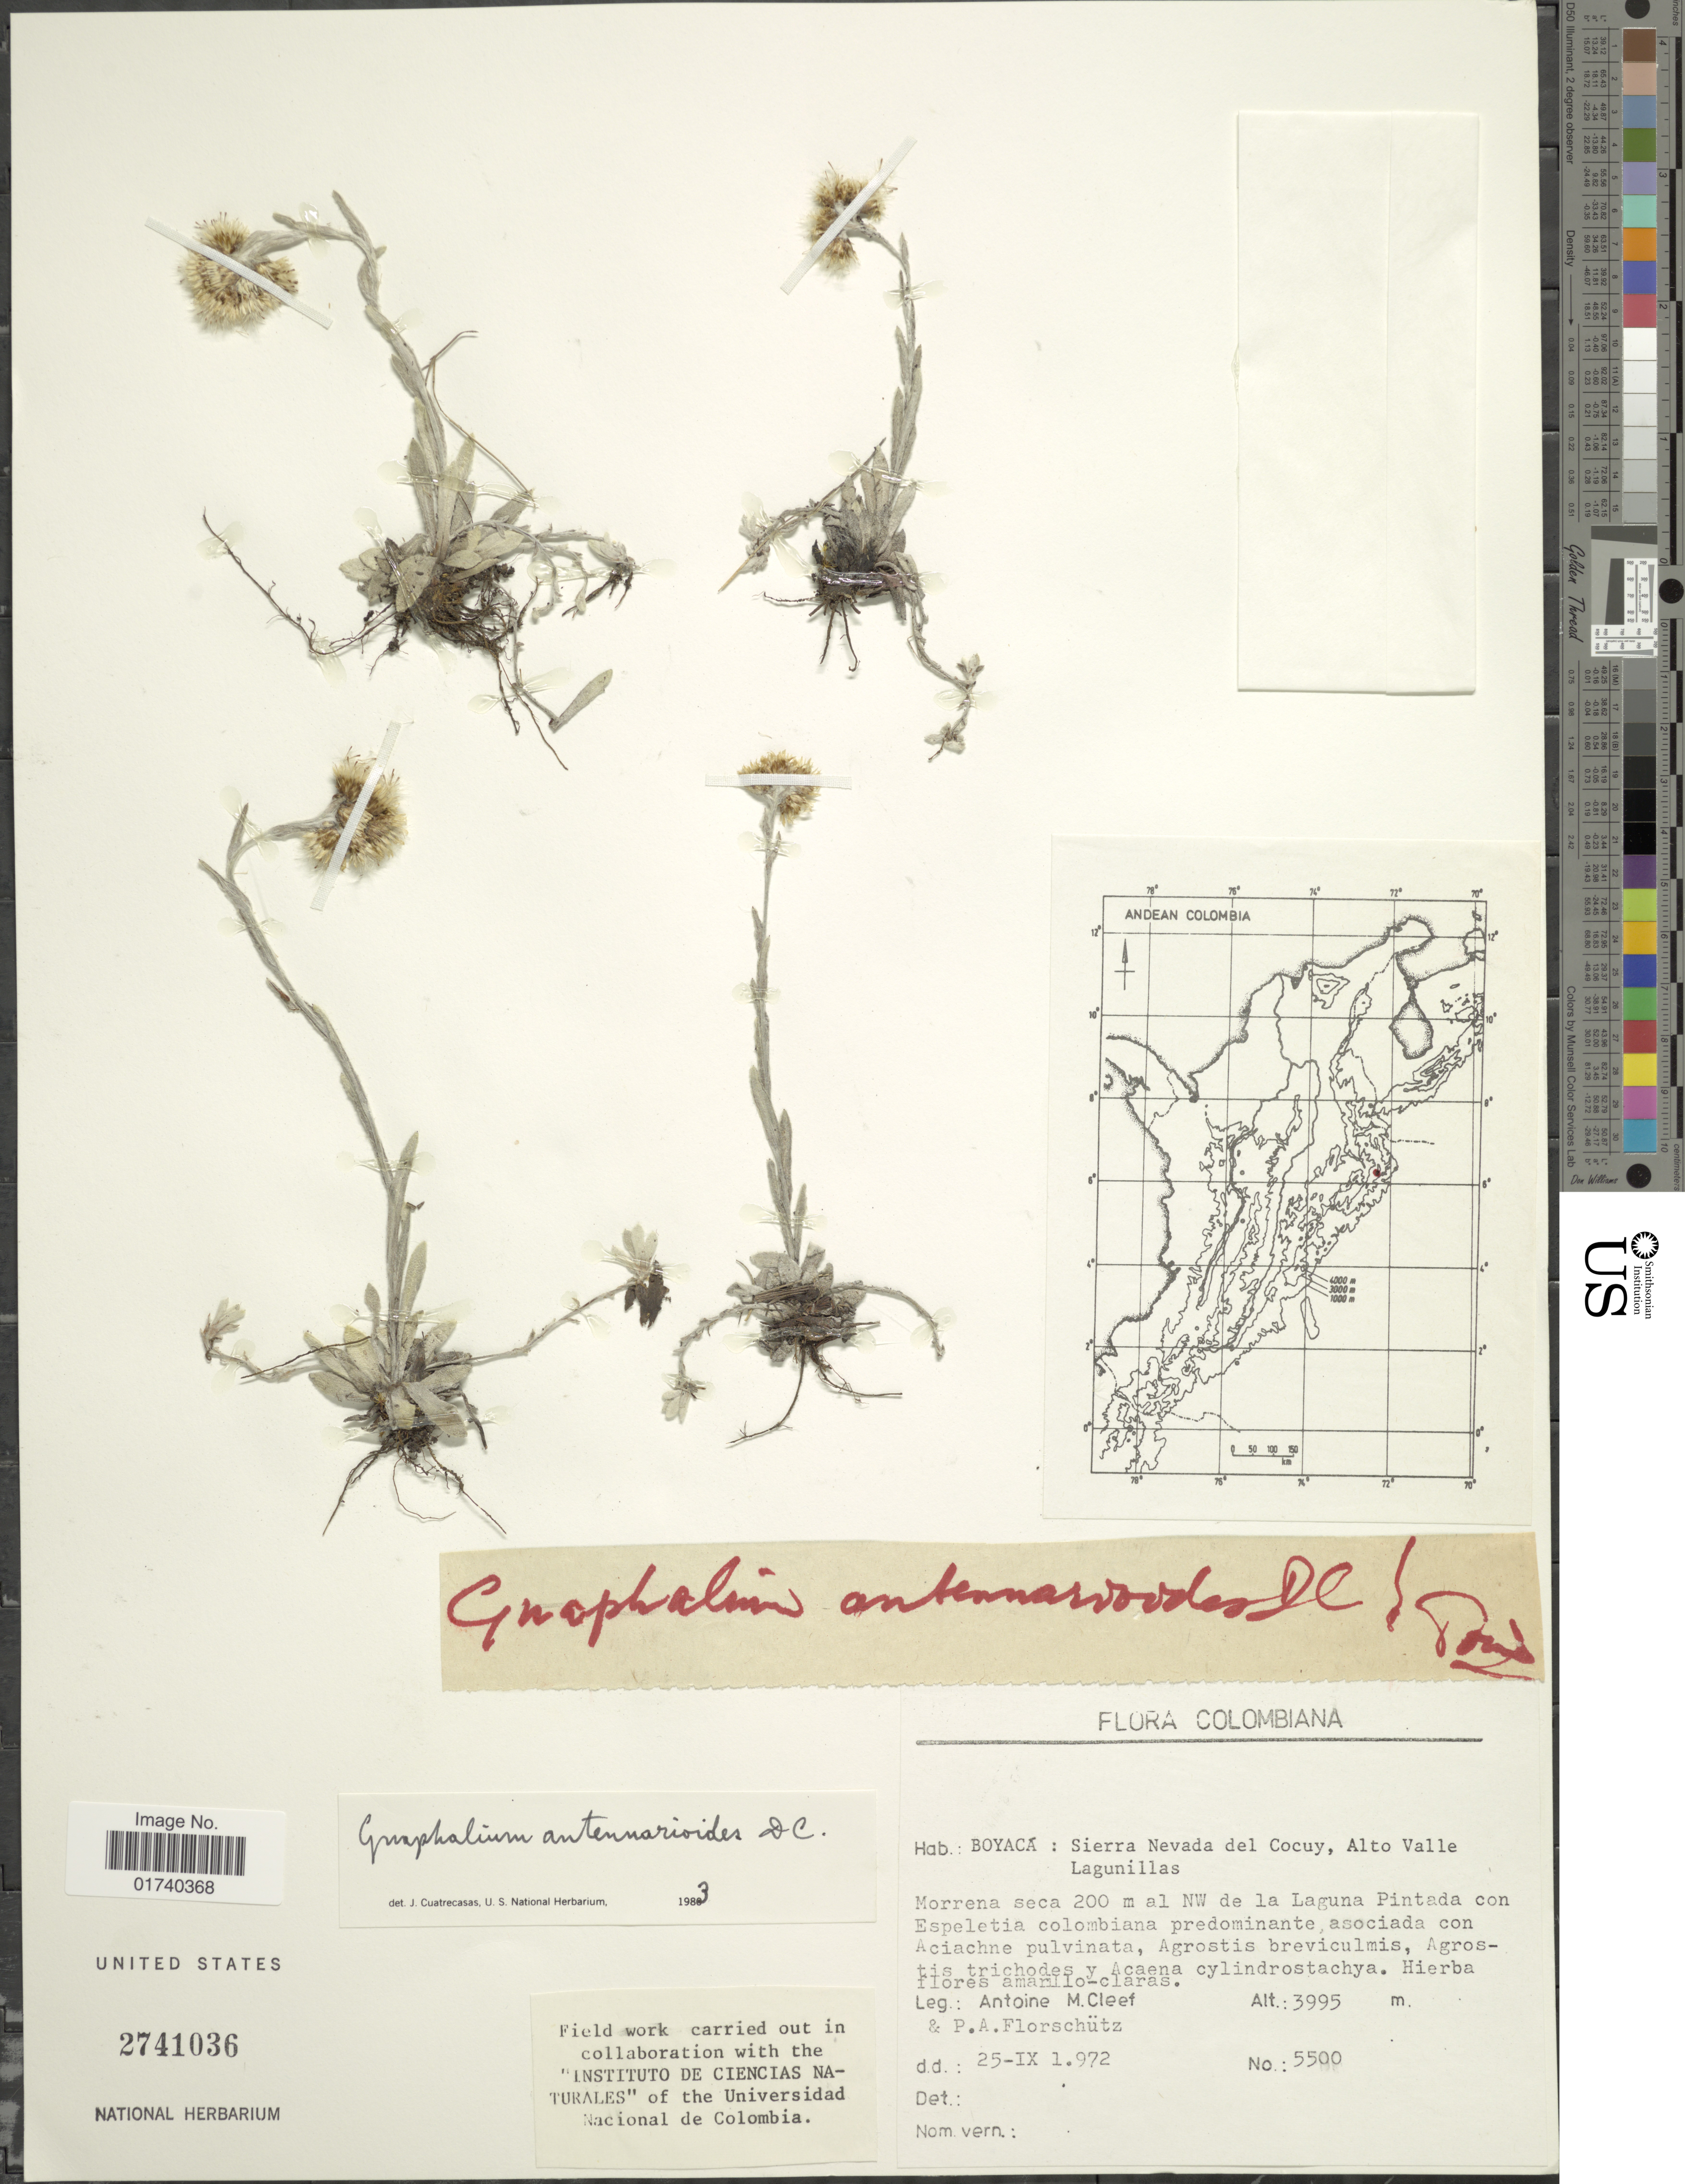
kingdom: Plantae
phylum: Tracheophyta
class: Magnoliopsida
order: Asterales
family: Asteraceae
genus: Chryselium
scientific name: Chryselium gnaphalioides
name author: (Kunth) Urtubey & S.E. Freire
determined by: Nesom, Guy L.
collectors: A. M. Cleef & P. Florschütz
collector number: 5500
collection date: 1972-09-25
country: Colombia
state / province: Boyacá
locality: Boyaca: Sierra Nevada del Cocuy, Alto Valle lagunillas, Morrena seca 200 m al NW de la Laguna Pintada con Espeletia colombiana, preominante, asociada con Aciachne Pulvinata.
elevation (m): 3995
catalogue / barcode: US 2741036